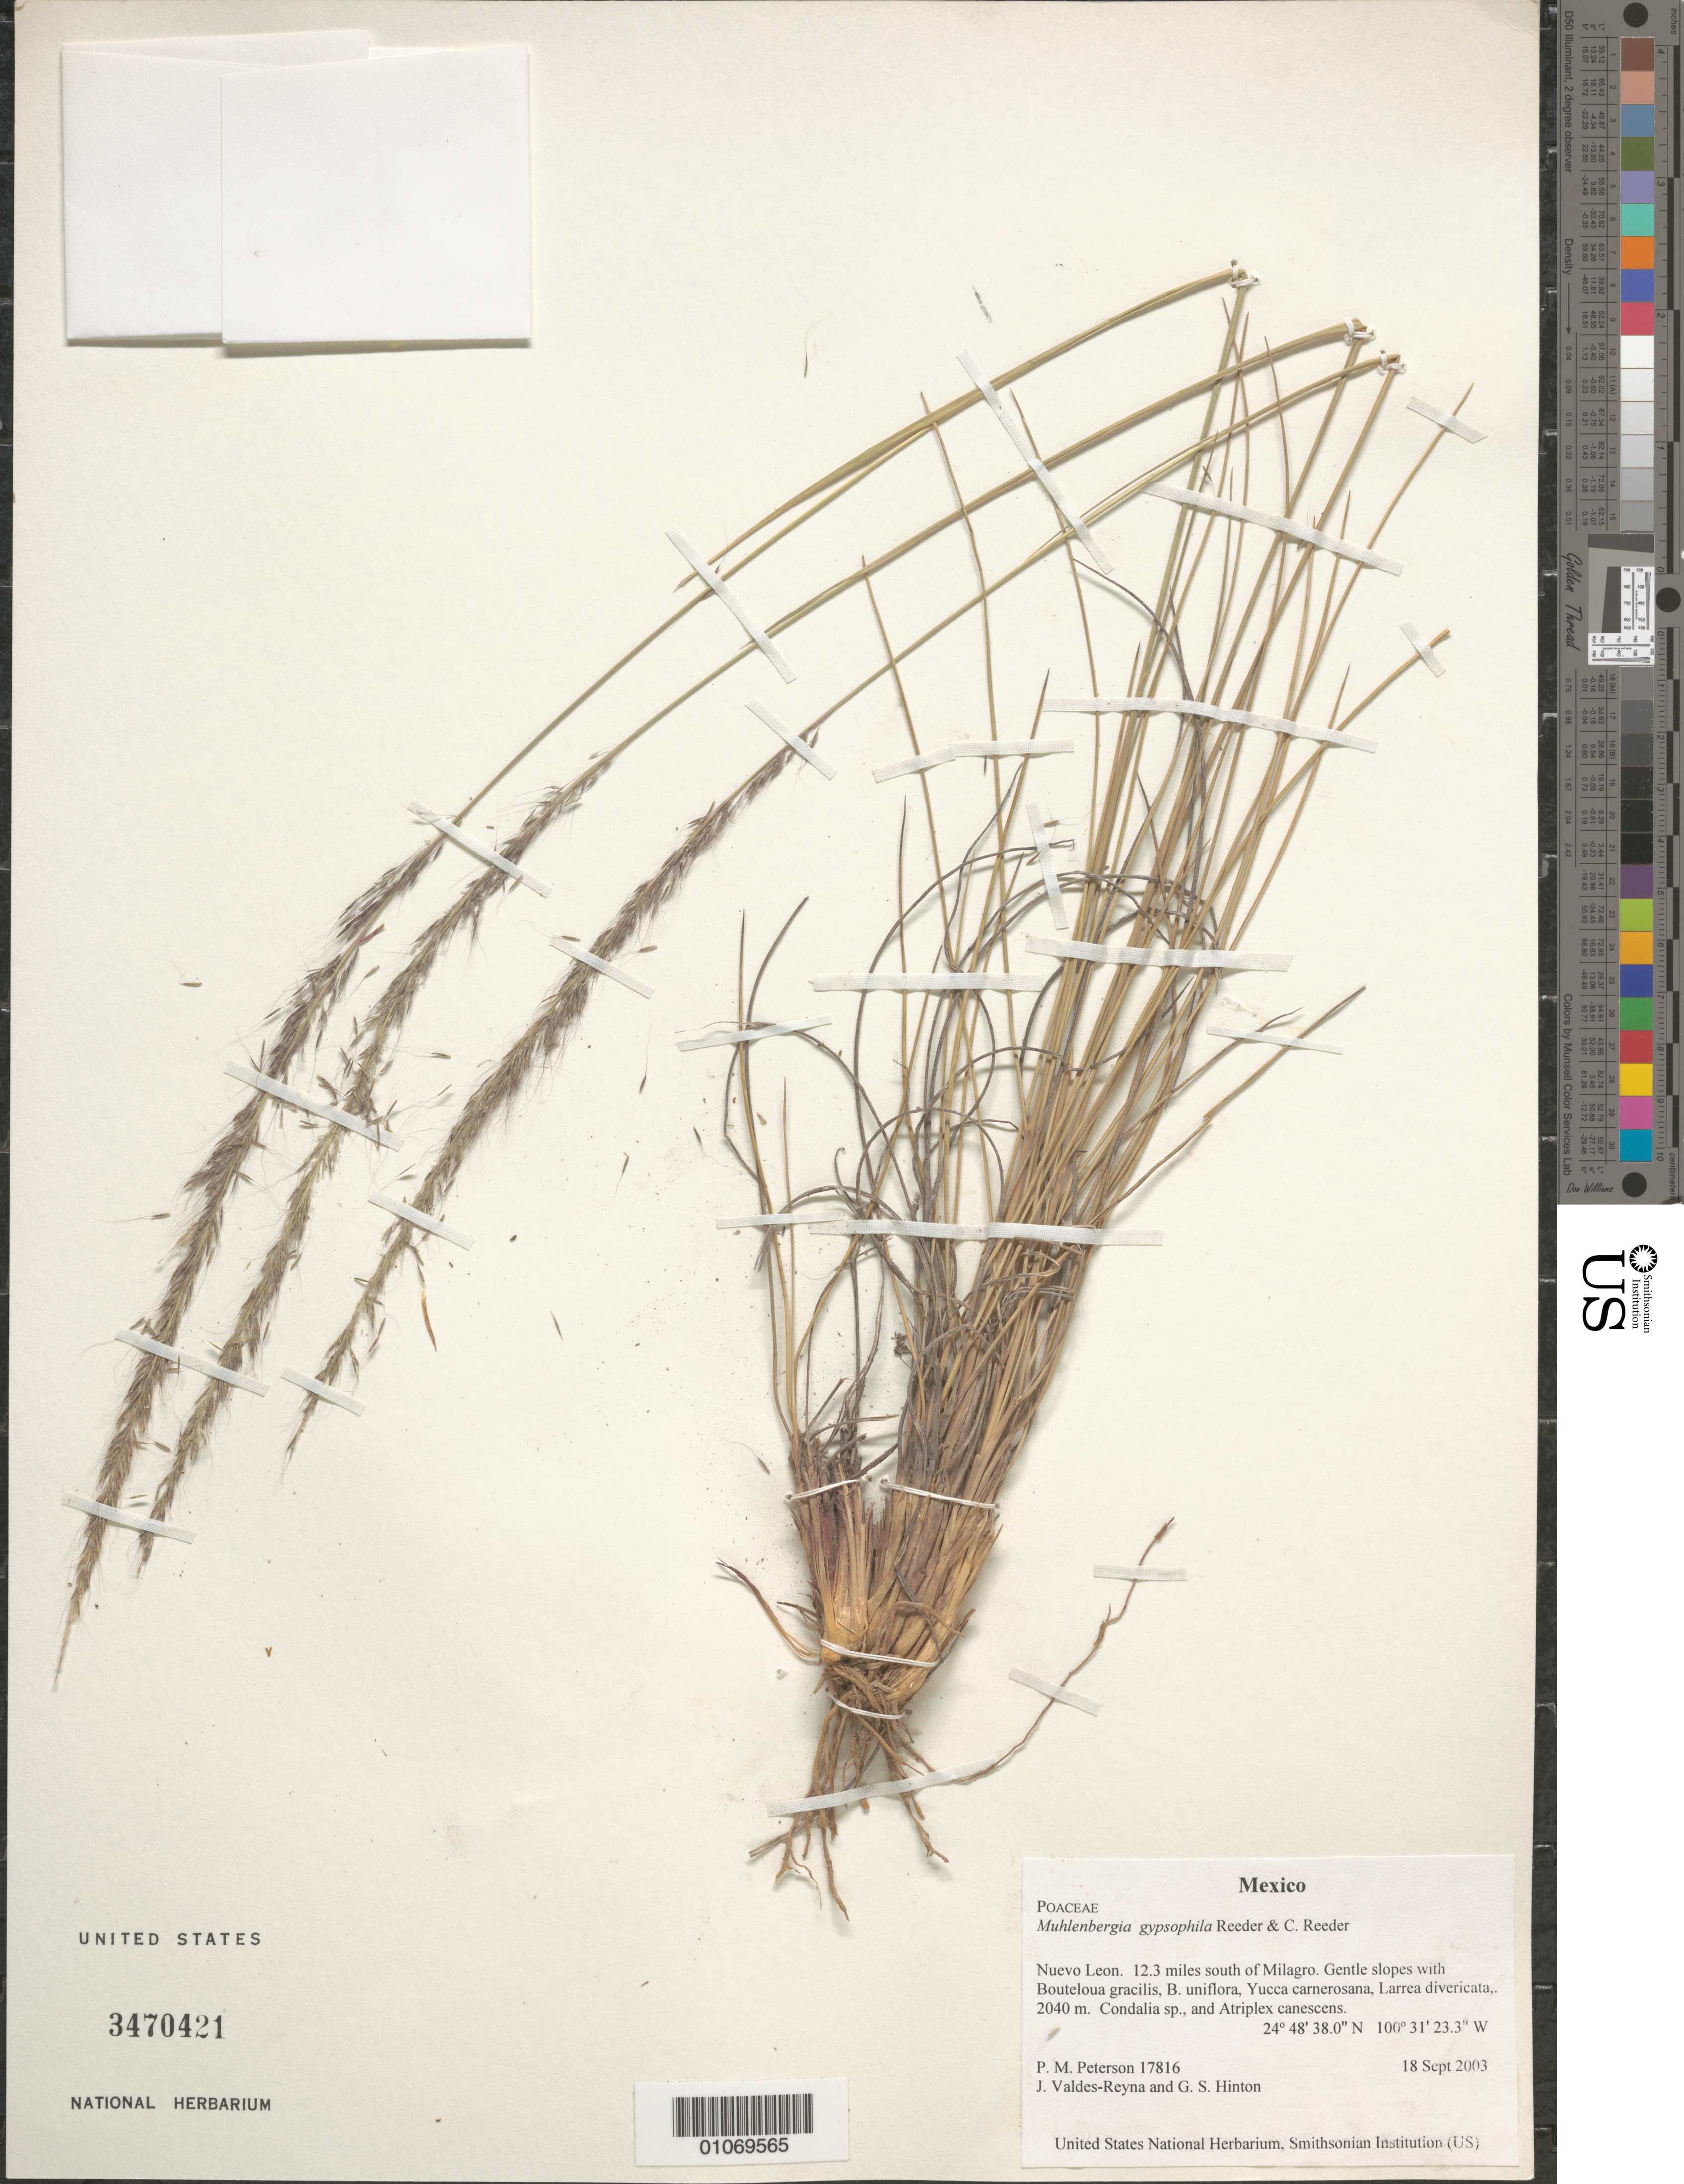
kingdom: Plantae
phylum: Tracheophyta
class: Liliopsida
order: Poales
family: Poaceae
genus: Muhlenbergia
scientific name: Muhlenbergia gypsophila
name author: C. Reeder & Reeder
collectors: P. M. Peterson, J. Valdés-Reyna & H. Hinton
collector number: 17816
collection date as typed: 18 Sep 2003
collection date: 2003-09-18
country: Mexico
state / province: Nuevo León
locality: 12.3 miles south of Milagro. Gentle slopes with Bouteloua gracilis, B. uniflora, Yucca carnerosana, Larrea divericata,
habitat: Condalia sp., and Atriplex canescens.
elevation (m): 2040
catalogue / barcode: US 3470421